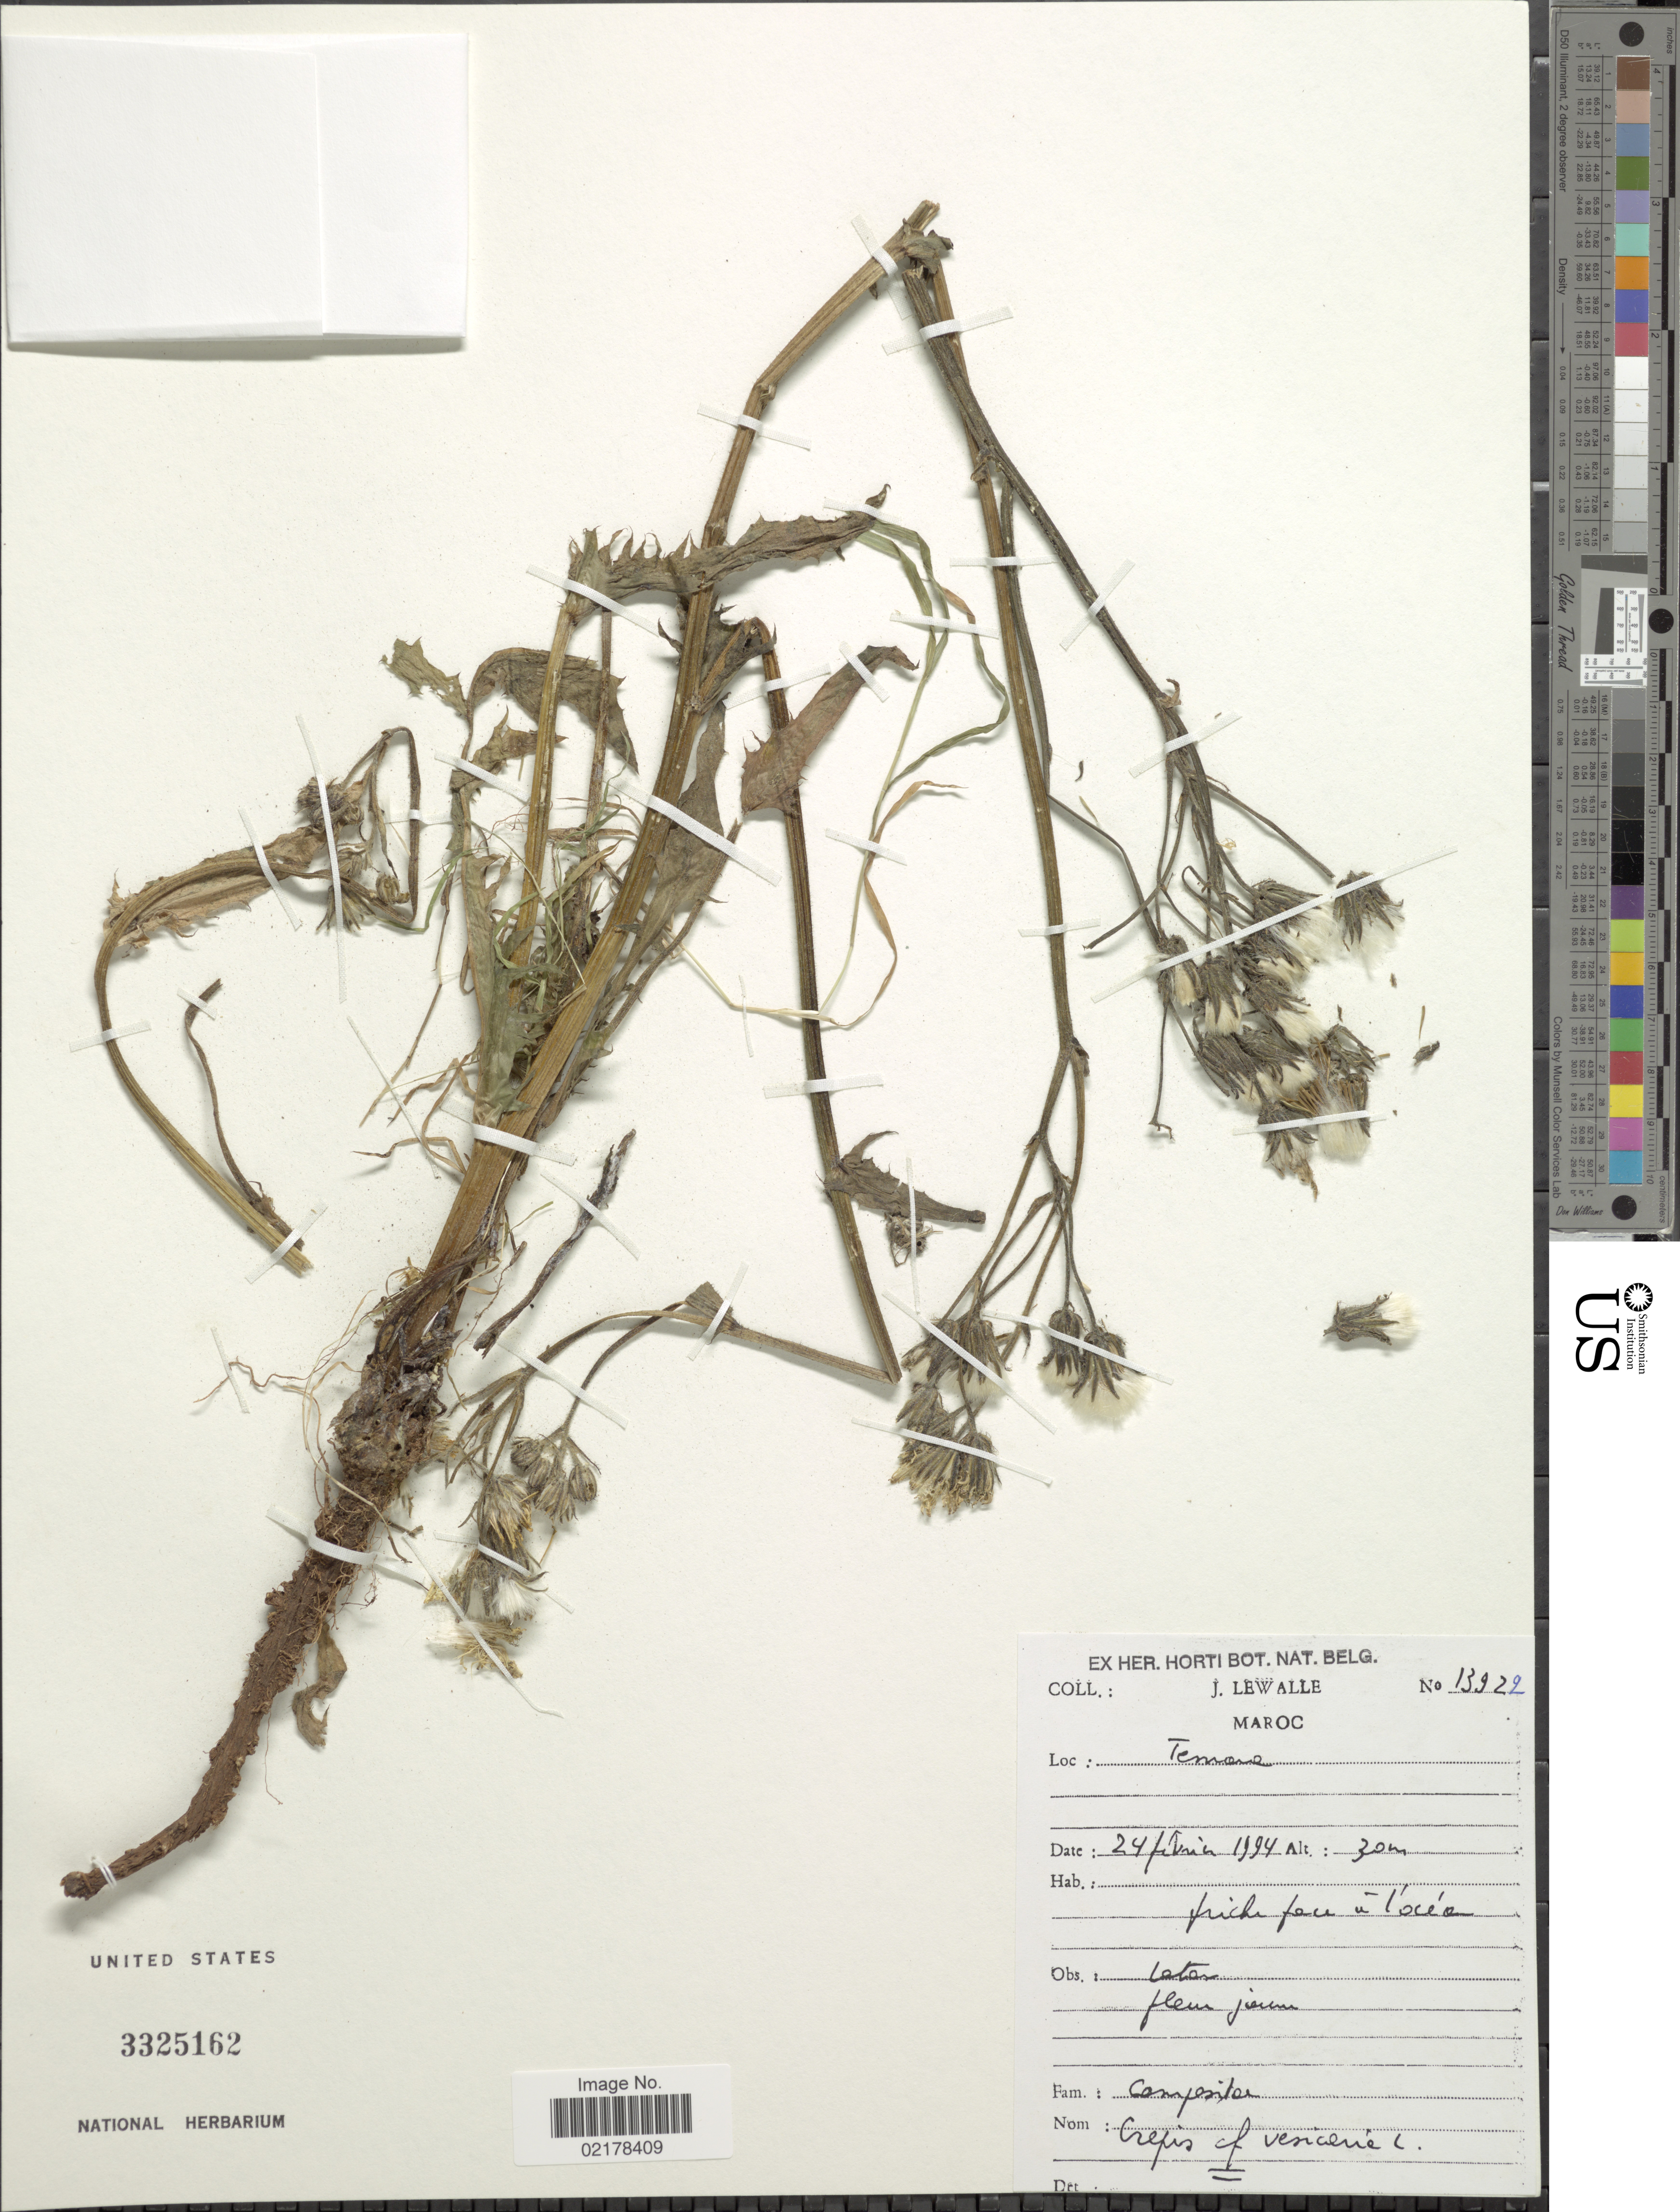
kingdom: Plantae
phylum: Tracheophyta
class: Magnoliopsida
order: Asterales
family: Asteraceae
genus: Crepis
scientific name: Crepis vesicaria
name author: L.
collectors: J. Lewalle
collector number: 13922*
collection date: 1994-02-24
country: Morocco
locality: Maroc. Temara.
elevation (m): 30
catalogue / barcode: US 3325162